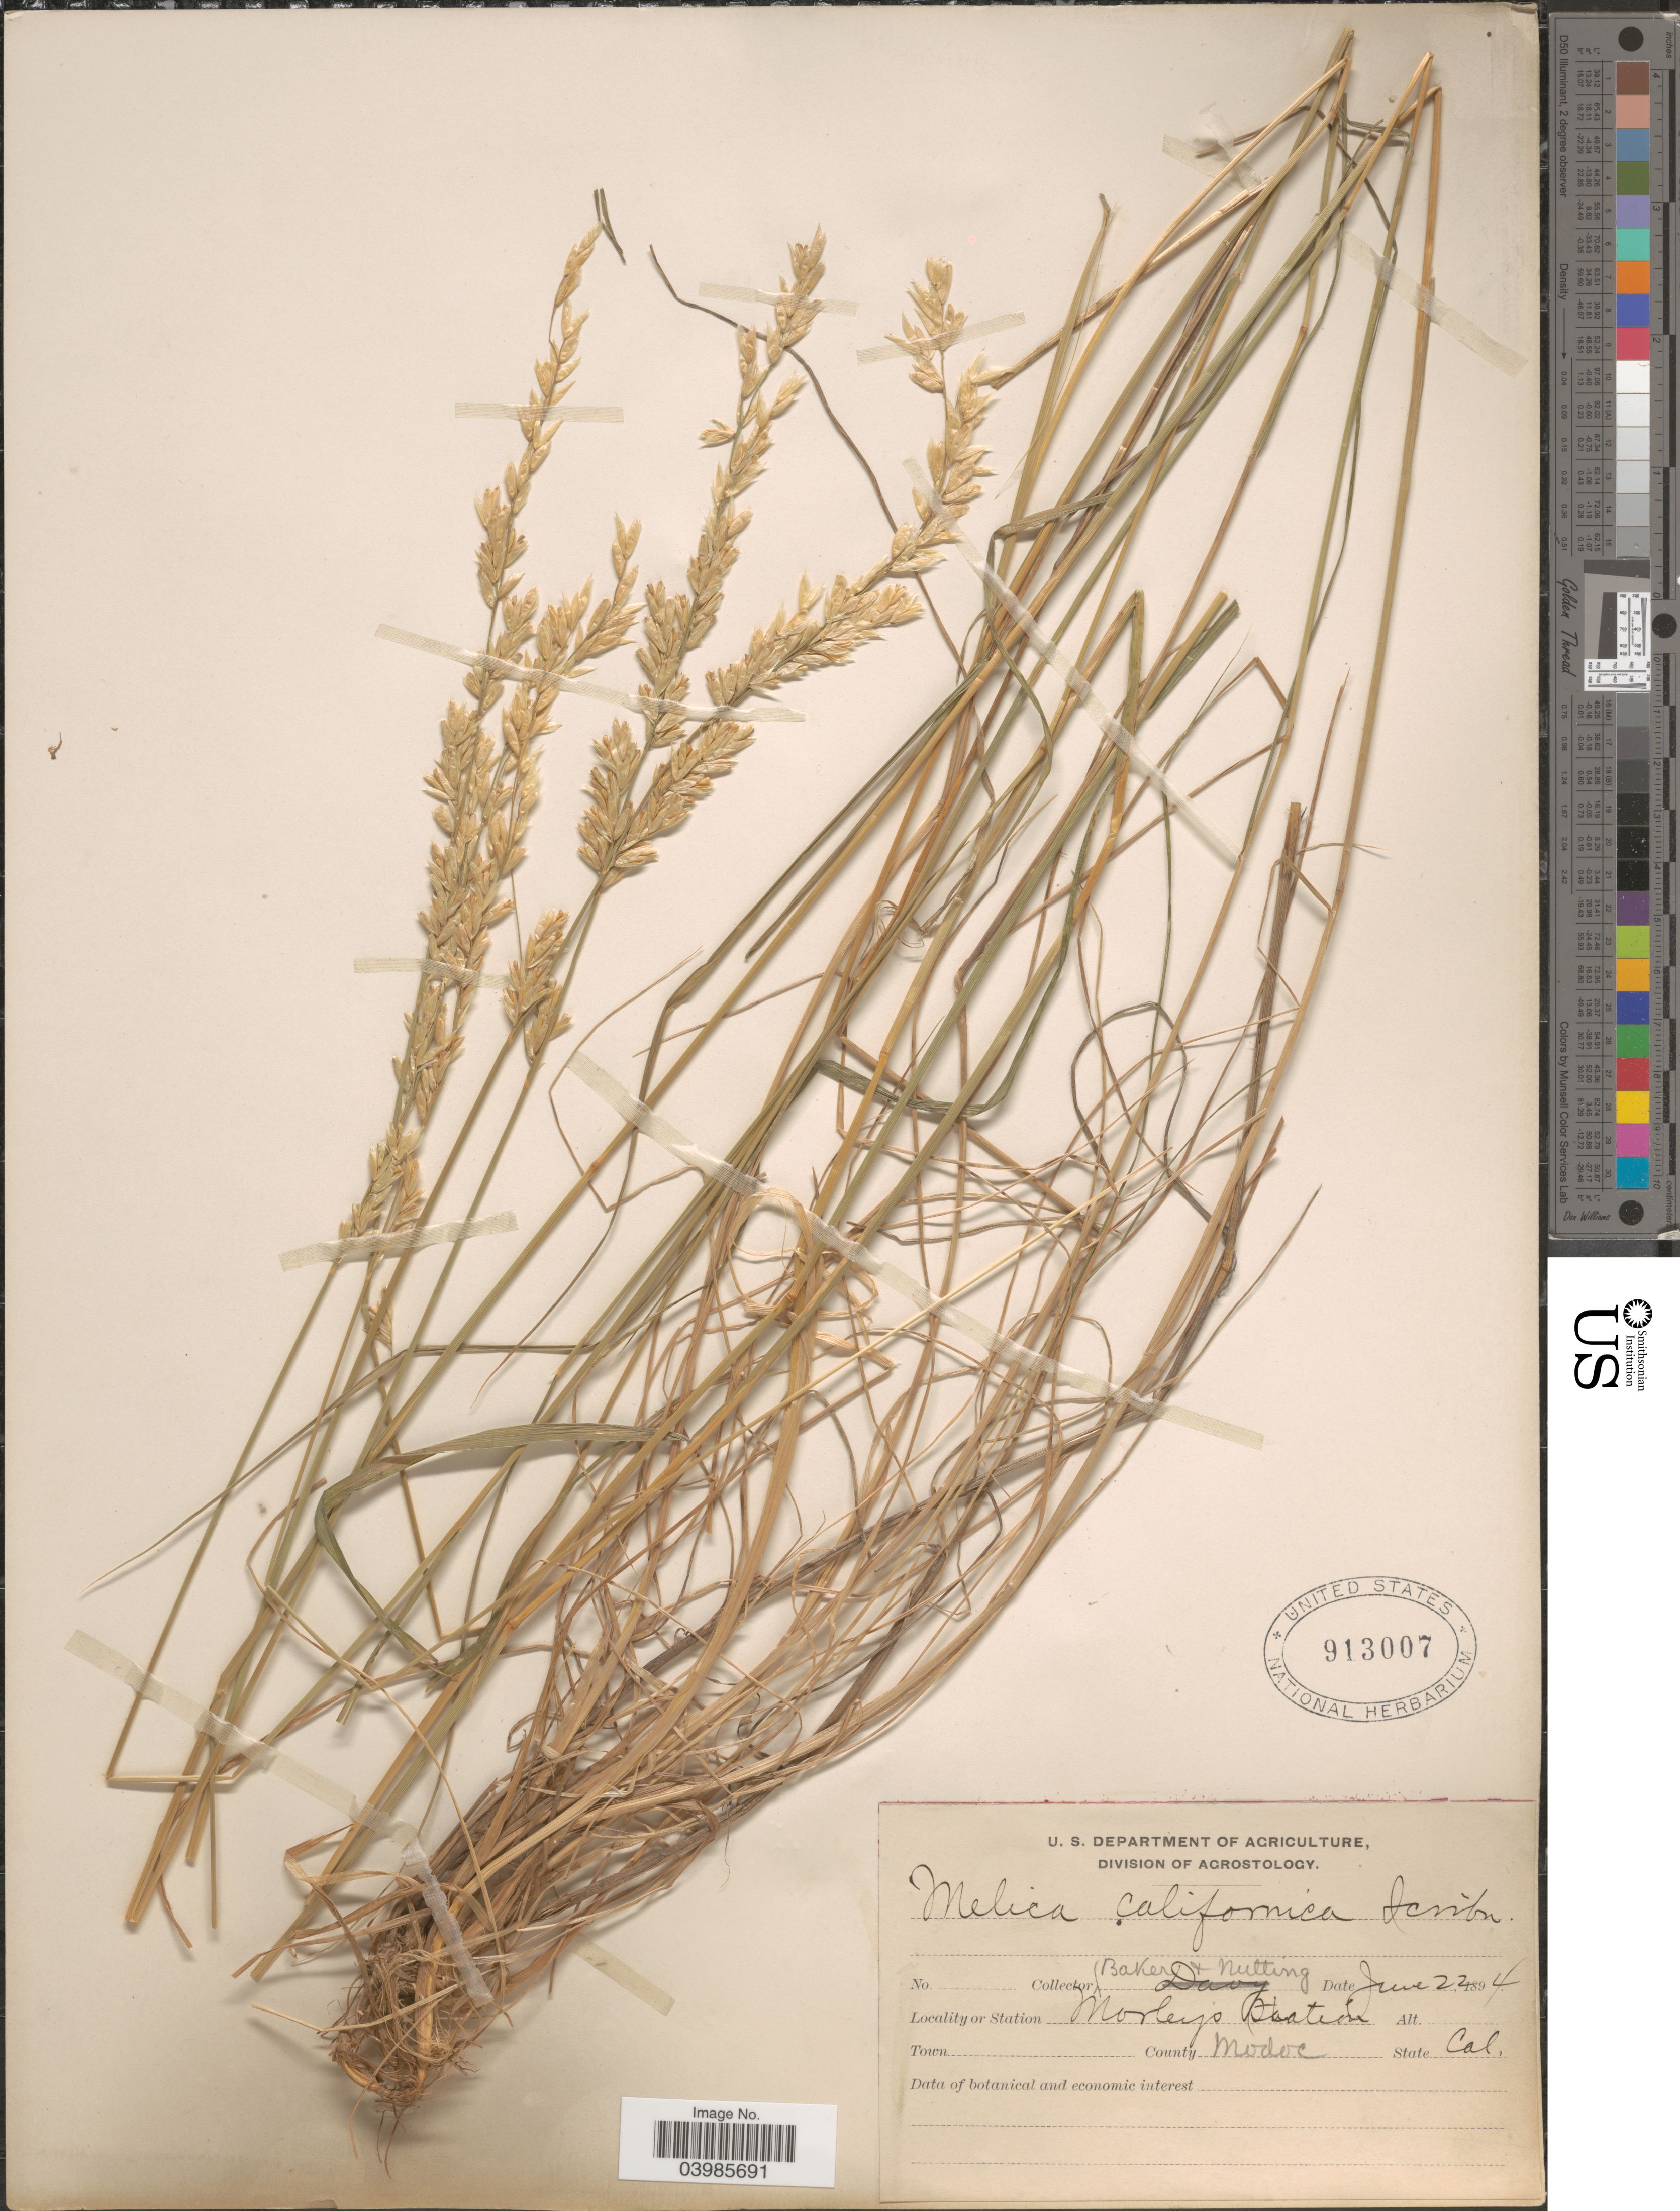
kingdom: Plantae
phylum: Tracheophyta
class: Liliopsida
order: Poales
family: Poaceae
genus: Melica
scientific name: Melica californica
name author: Scribn.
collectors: -- Baker & Nutting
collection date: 1894-06-22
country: United States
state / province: California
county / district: Modoc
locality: Station Morley's Station. County Modoc.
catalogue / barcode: US 913007